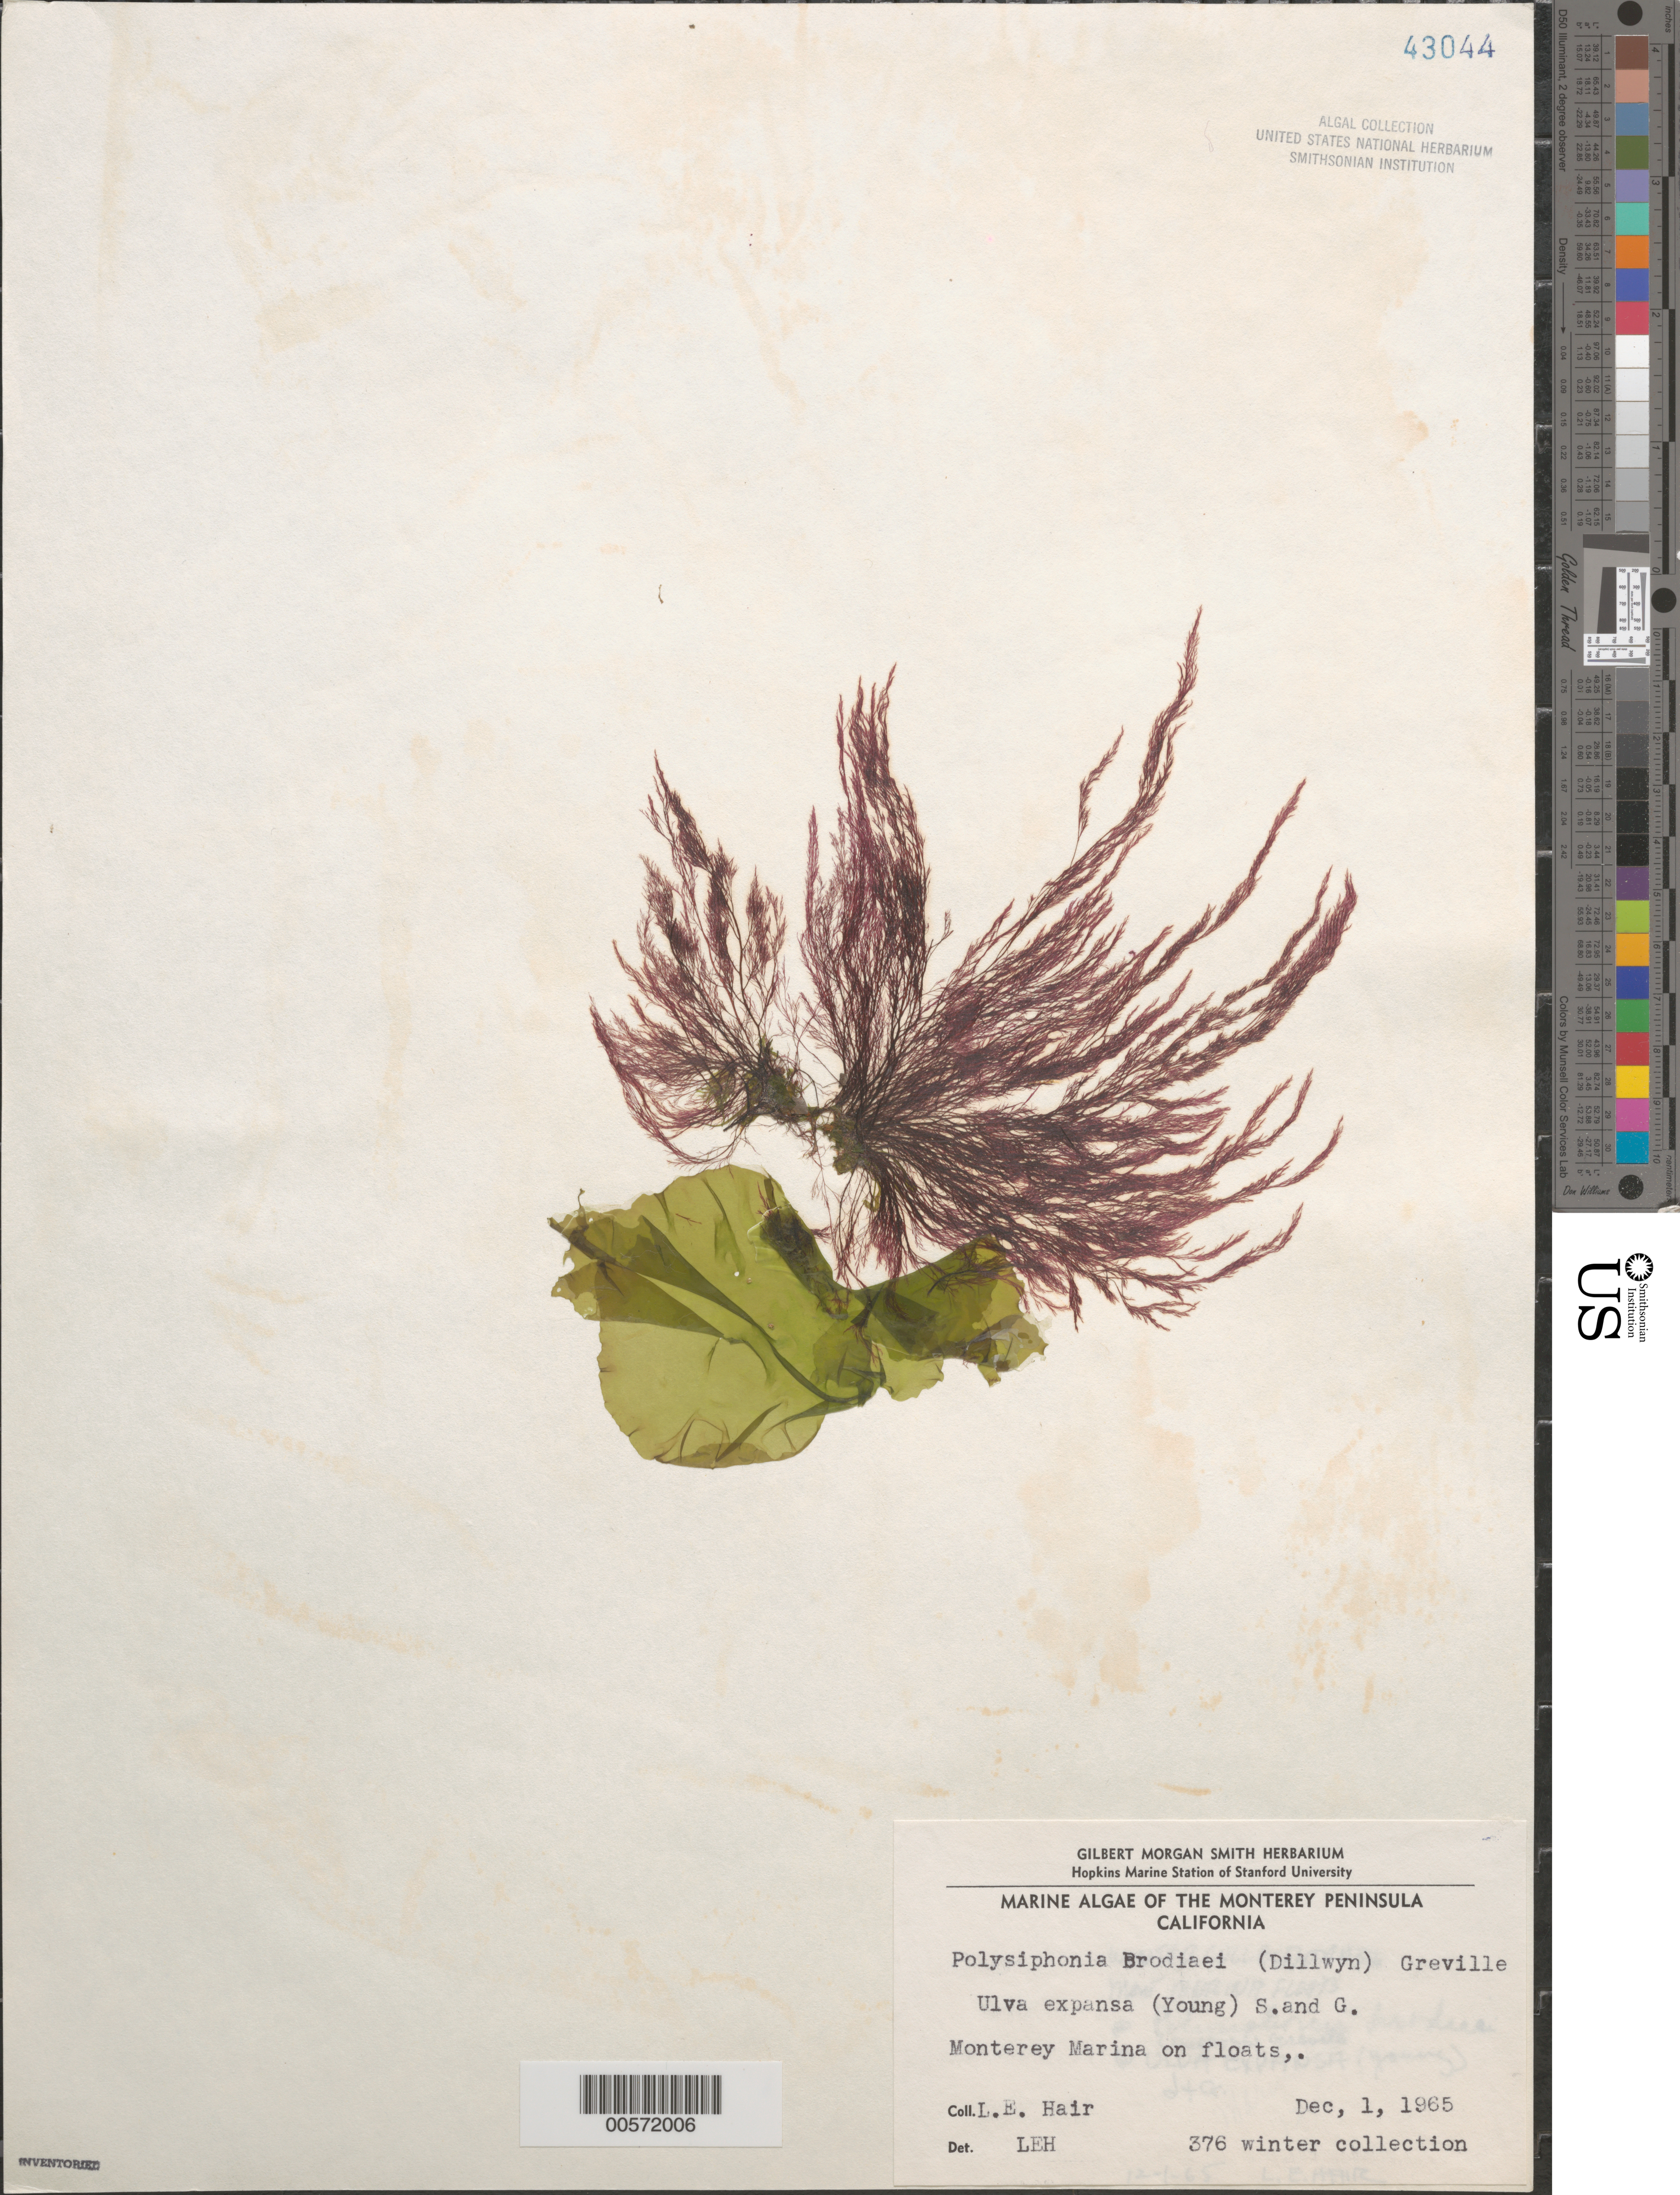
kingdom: Plantae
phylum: Rhodophyta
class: Florideophyceae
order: Ceramiales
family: Rhodomelaceae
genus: Polysiphonia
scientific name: Polysiphonia subulata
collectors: L. Hair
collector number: LEH 376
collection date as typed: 01 Dec 1965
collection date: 1965-12-01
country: United States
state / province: California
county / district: Monterey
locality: Monterey Marina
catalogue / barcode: US 43044